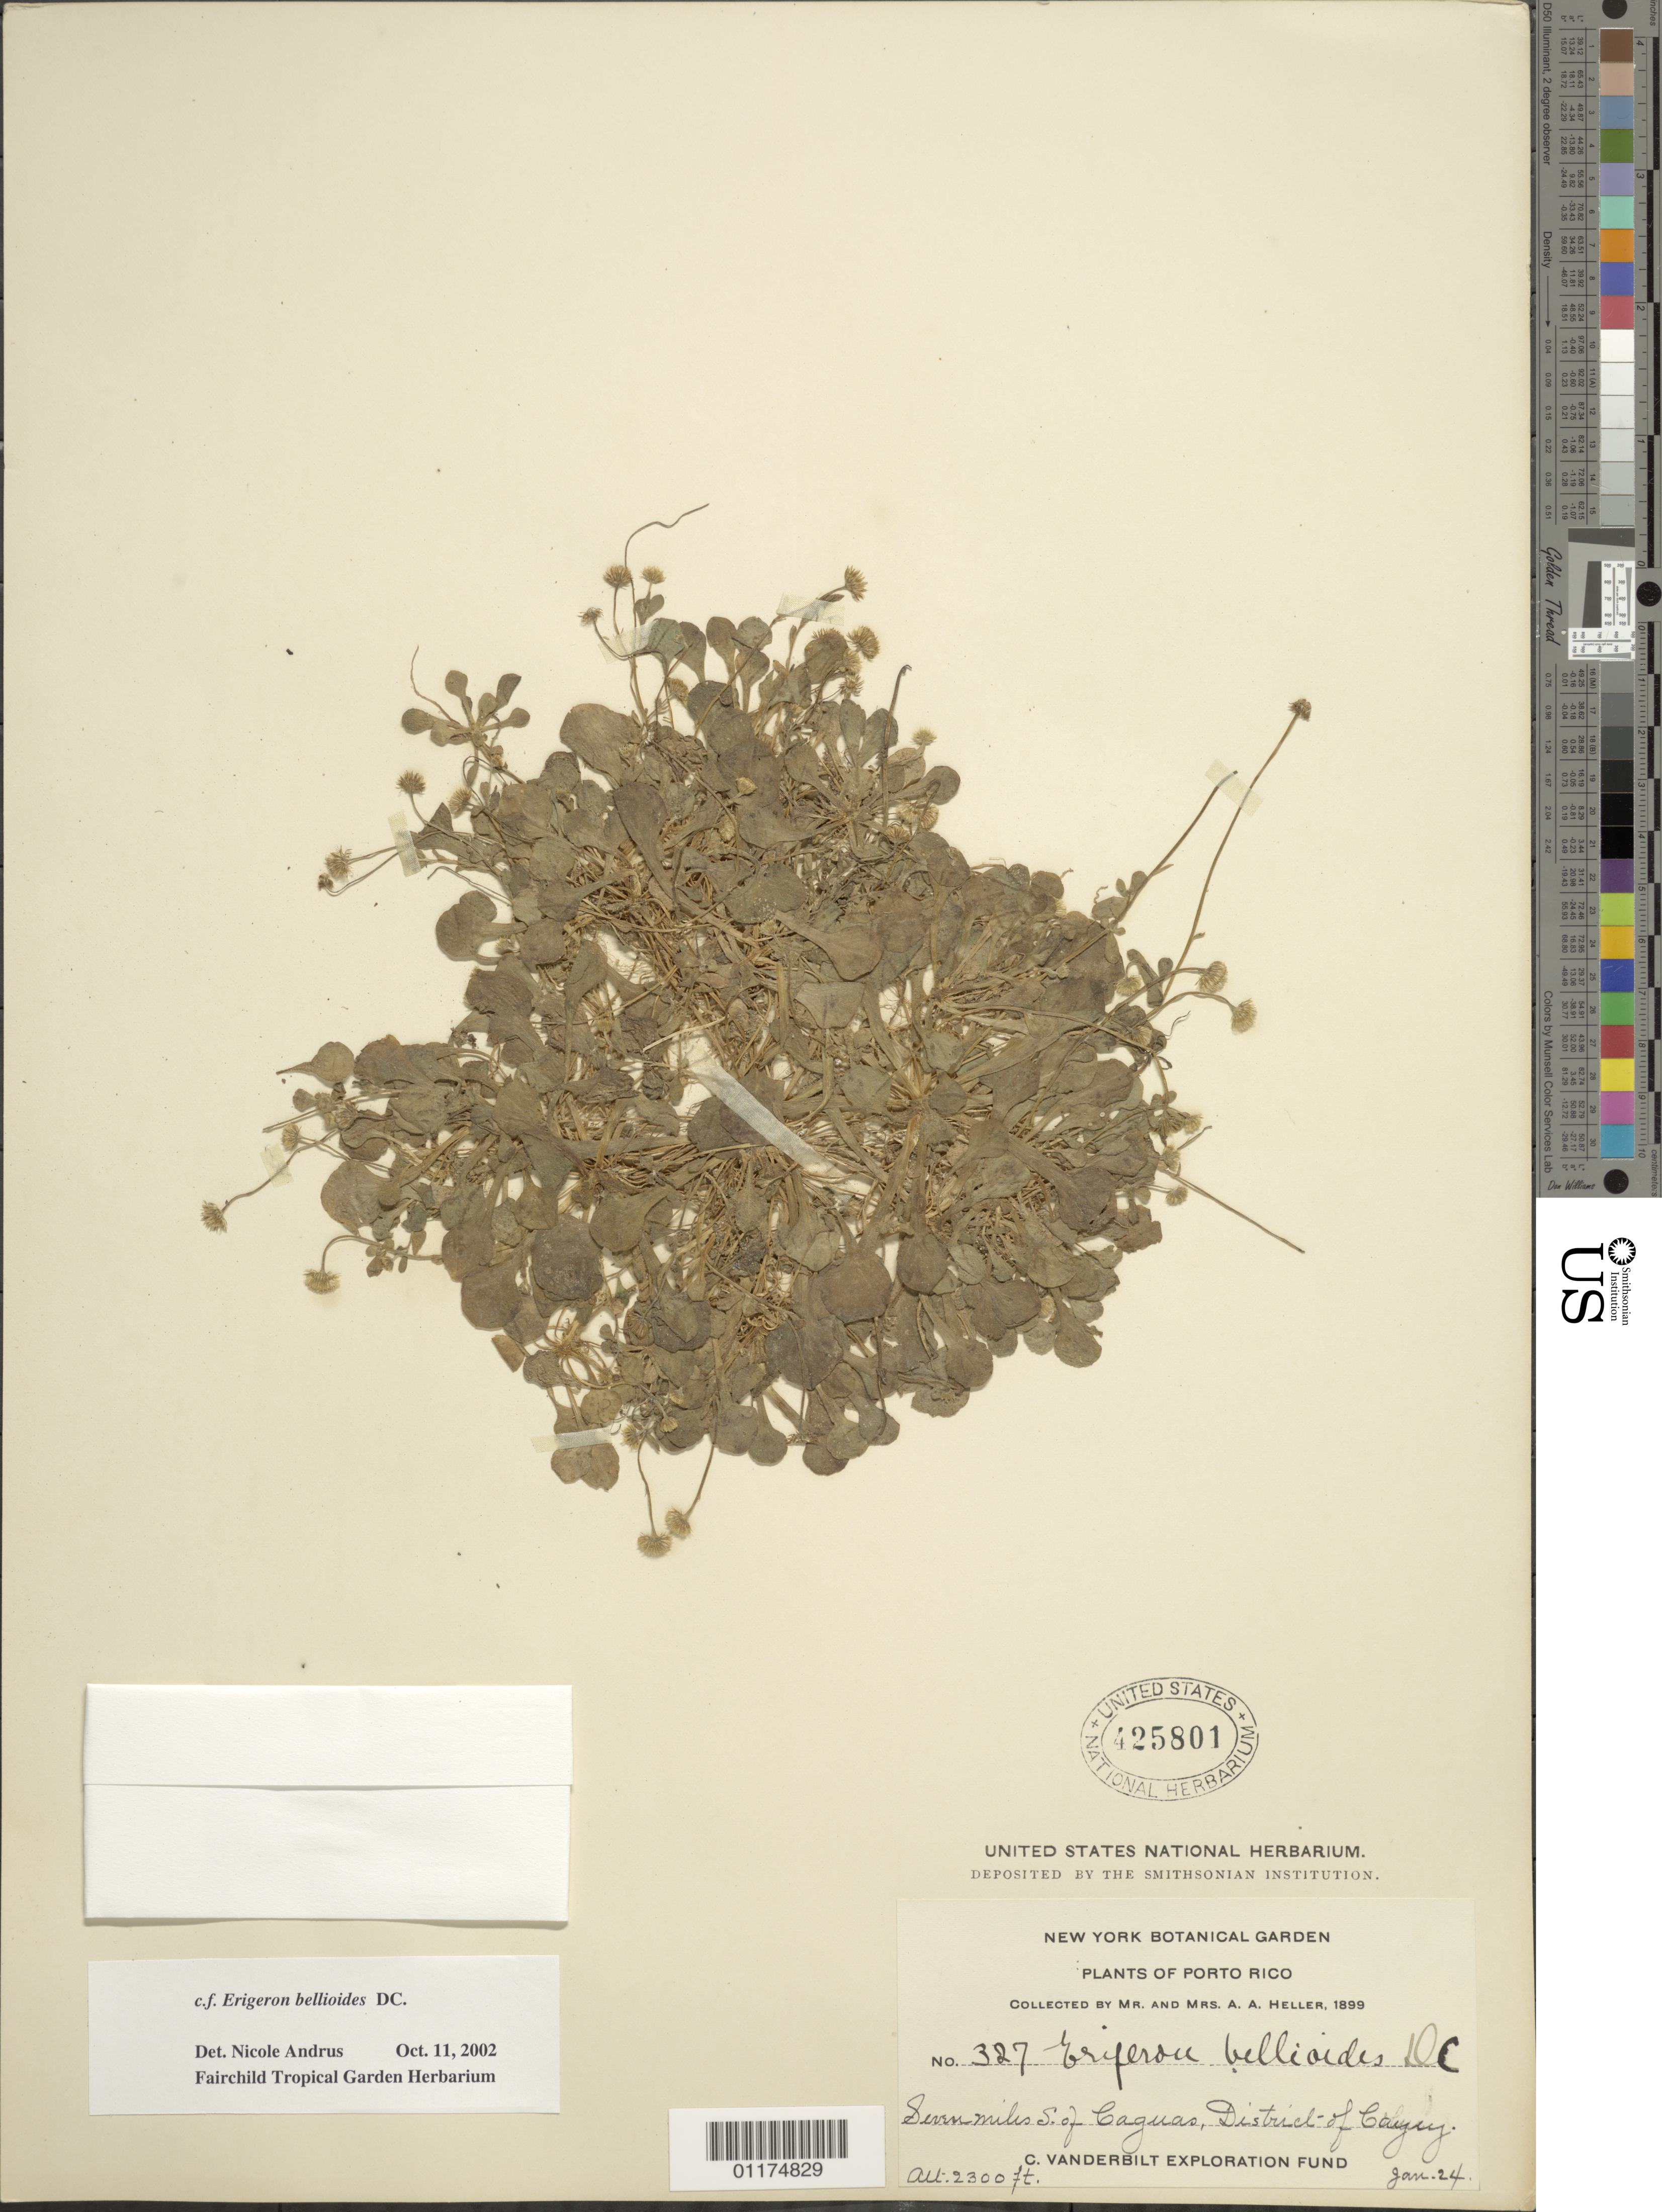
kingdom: Plantae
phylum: Tracheophyta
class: Magnoliopsida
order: Asterales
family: Asteraceae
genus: Erigeron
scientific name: Erigeron bellioides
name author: DC.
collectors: A. A. Heller & E. G. Heller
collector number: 327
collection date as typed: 24 Jan 1899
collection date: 1899-01-24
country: Puerto Rico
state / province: Cayey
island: Puerto Rico I.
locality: Seven miles S. of Caguas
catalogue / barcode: US 425801